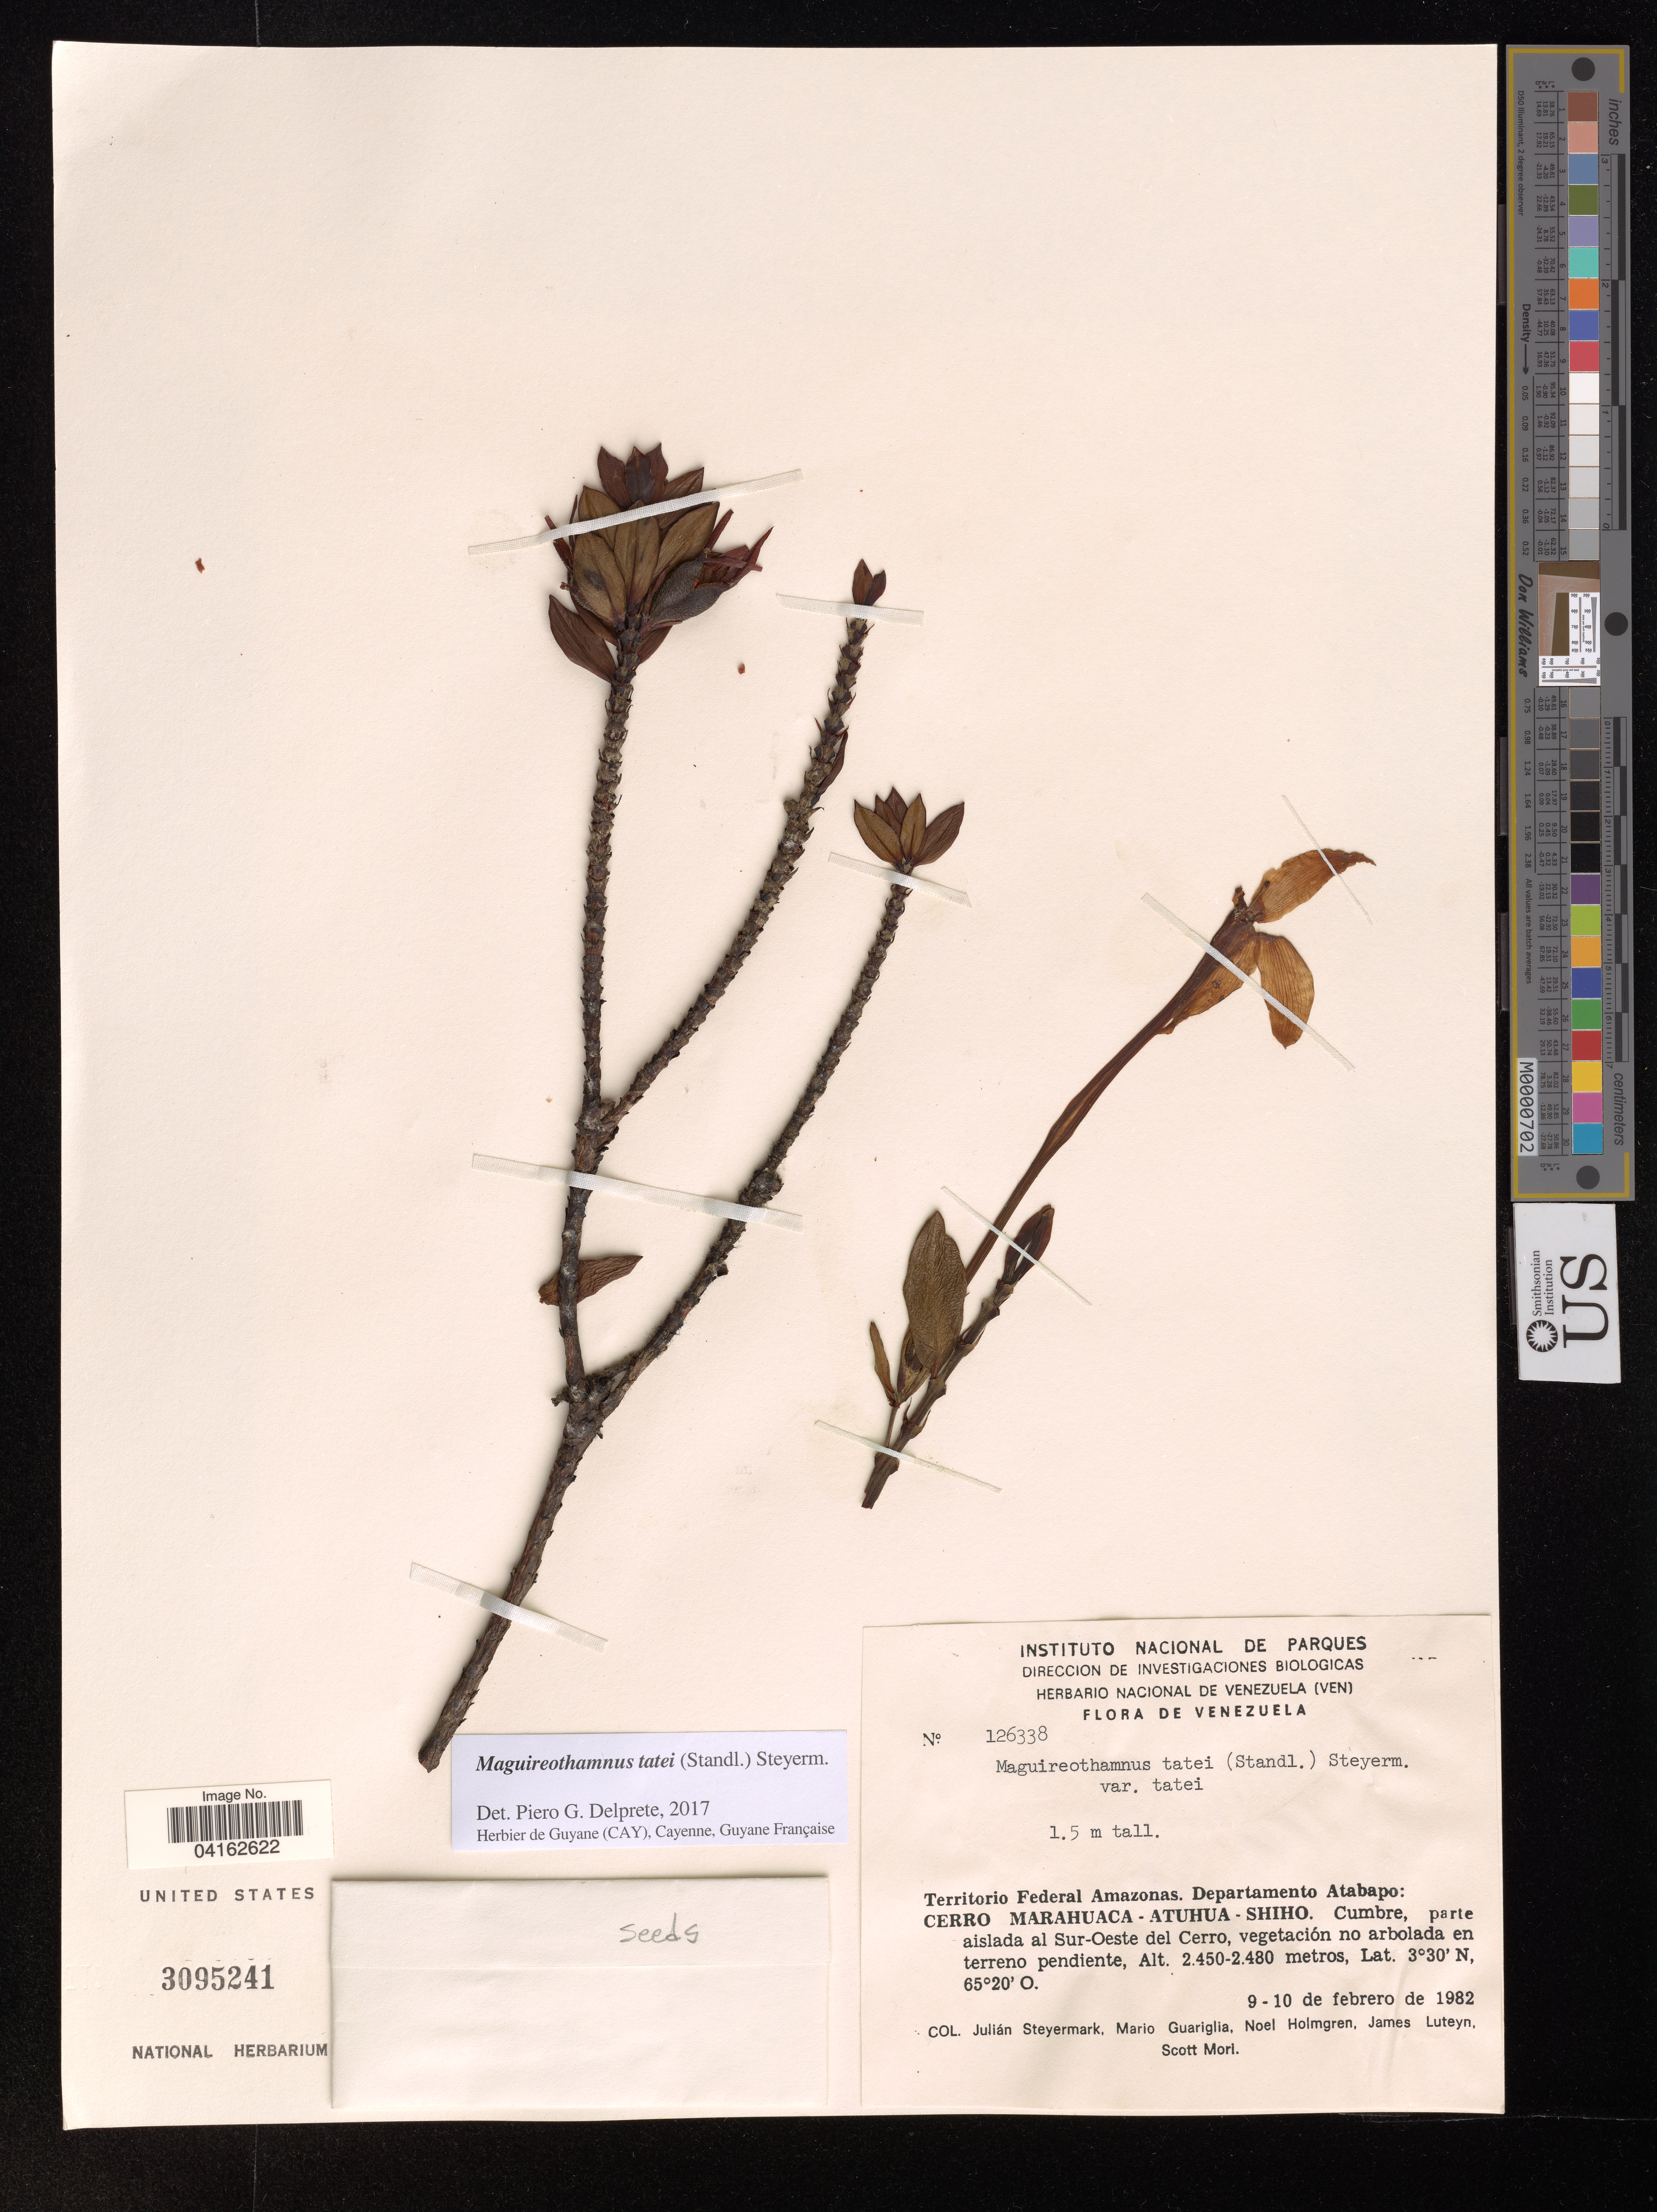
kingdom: Plantae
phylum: Tracheophyta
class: Magnoliopsida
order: Gentianales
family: Rubiaceae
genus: Maguireothamnus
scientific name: Maguireothamnus tatei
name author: (Standl.) Steyerm.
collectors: J. Steyermark, M. Guariglia, N. H. Holmgren & J. L. Luteyn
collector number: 126338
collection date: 1982-02-09/1982-02-10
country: Venezuela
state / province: Amazonas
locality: Departamento Atabapo: Cerro Marahuaca - Atuhua - Shiho. Cumbre, parte aislada al Sur-Oeste del Cerro.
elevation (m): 2450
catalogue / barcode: US 3095241